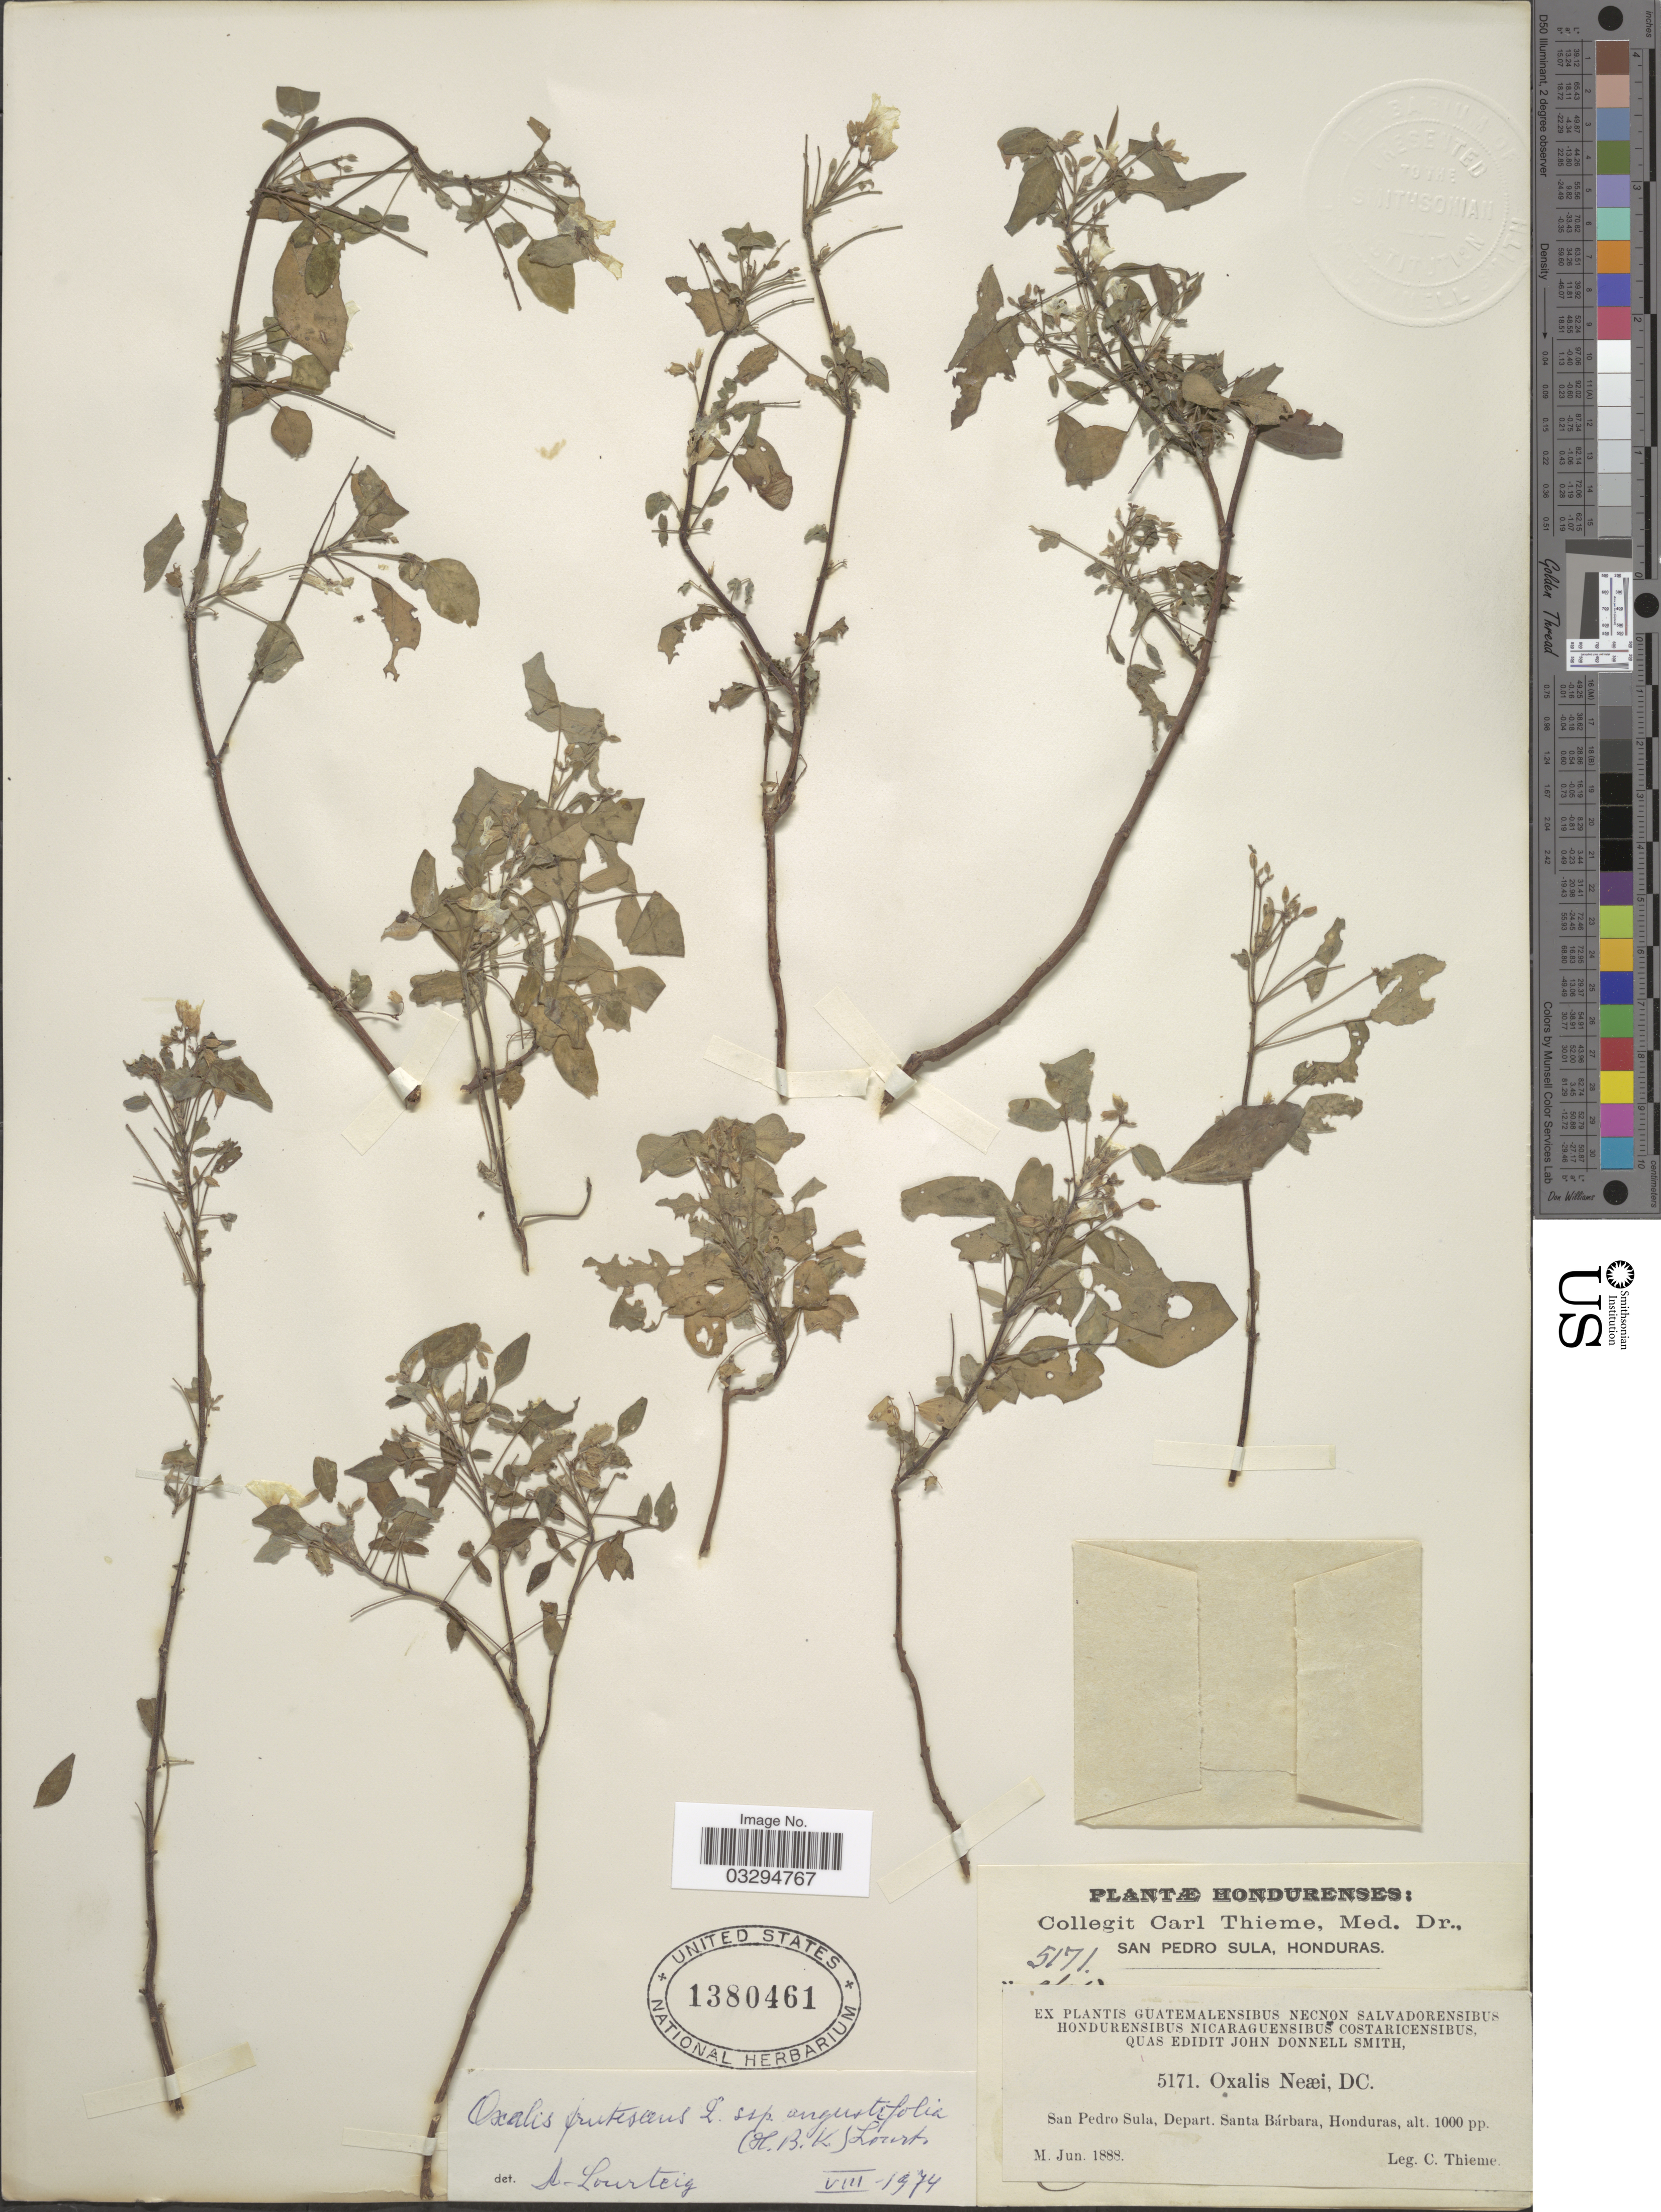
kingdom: Plantae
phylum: Tracheophyta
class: Magnoliopsida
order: Oxalidales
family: Oxalidaceae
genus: Oxalis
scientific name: Oxalis frutescens subsp. angustifolia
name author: (Kunth) Lourteig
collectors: C. Thieme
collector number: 5171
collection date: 1888-06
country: Honduras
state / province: Santa Bárbara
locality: San Pedro Sula, Depart. Santa Bárbara.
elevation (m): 305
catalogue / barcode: US 1380461